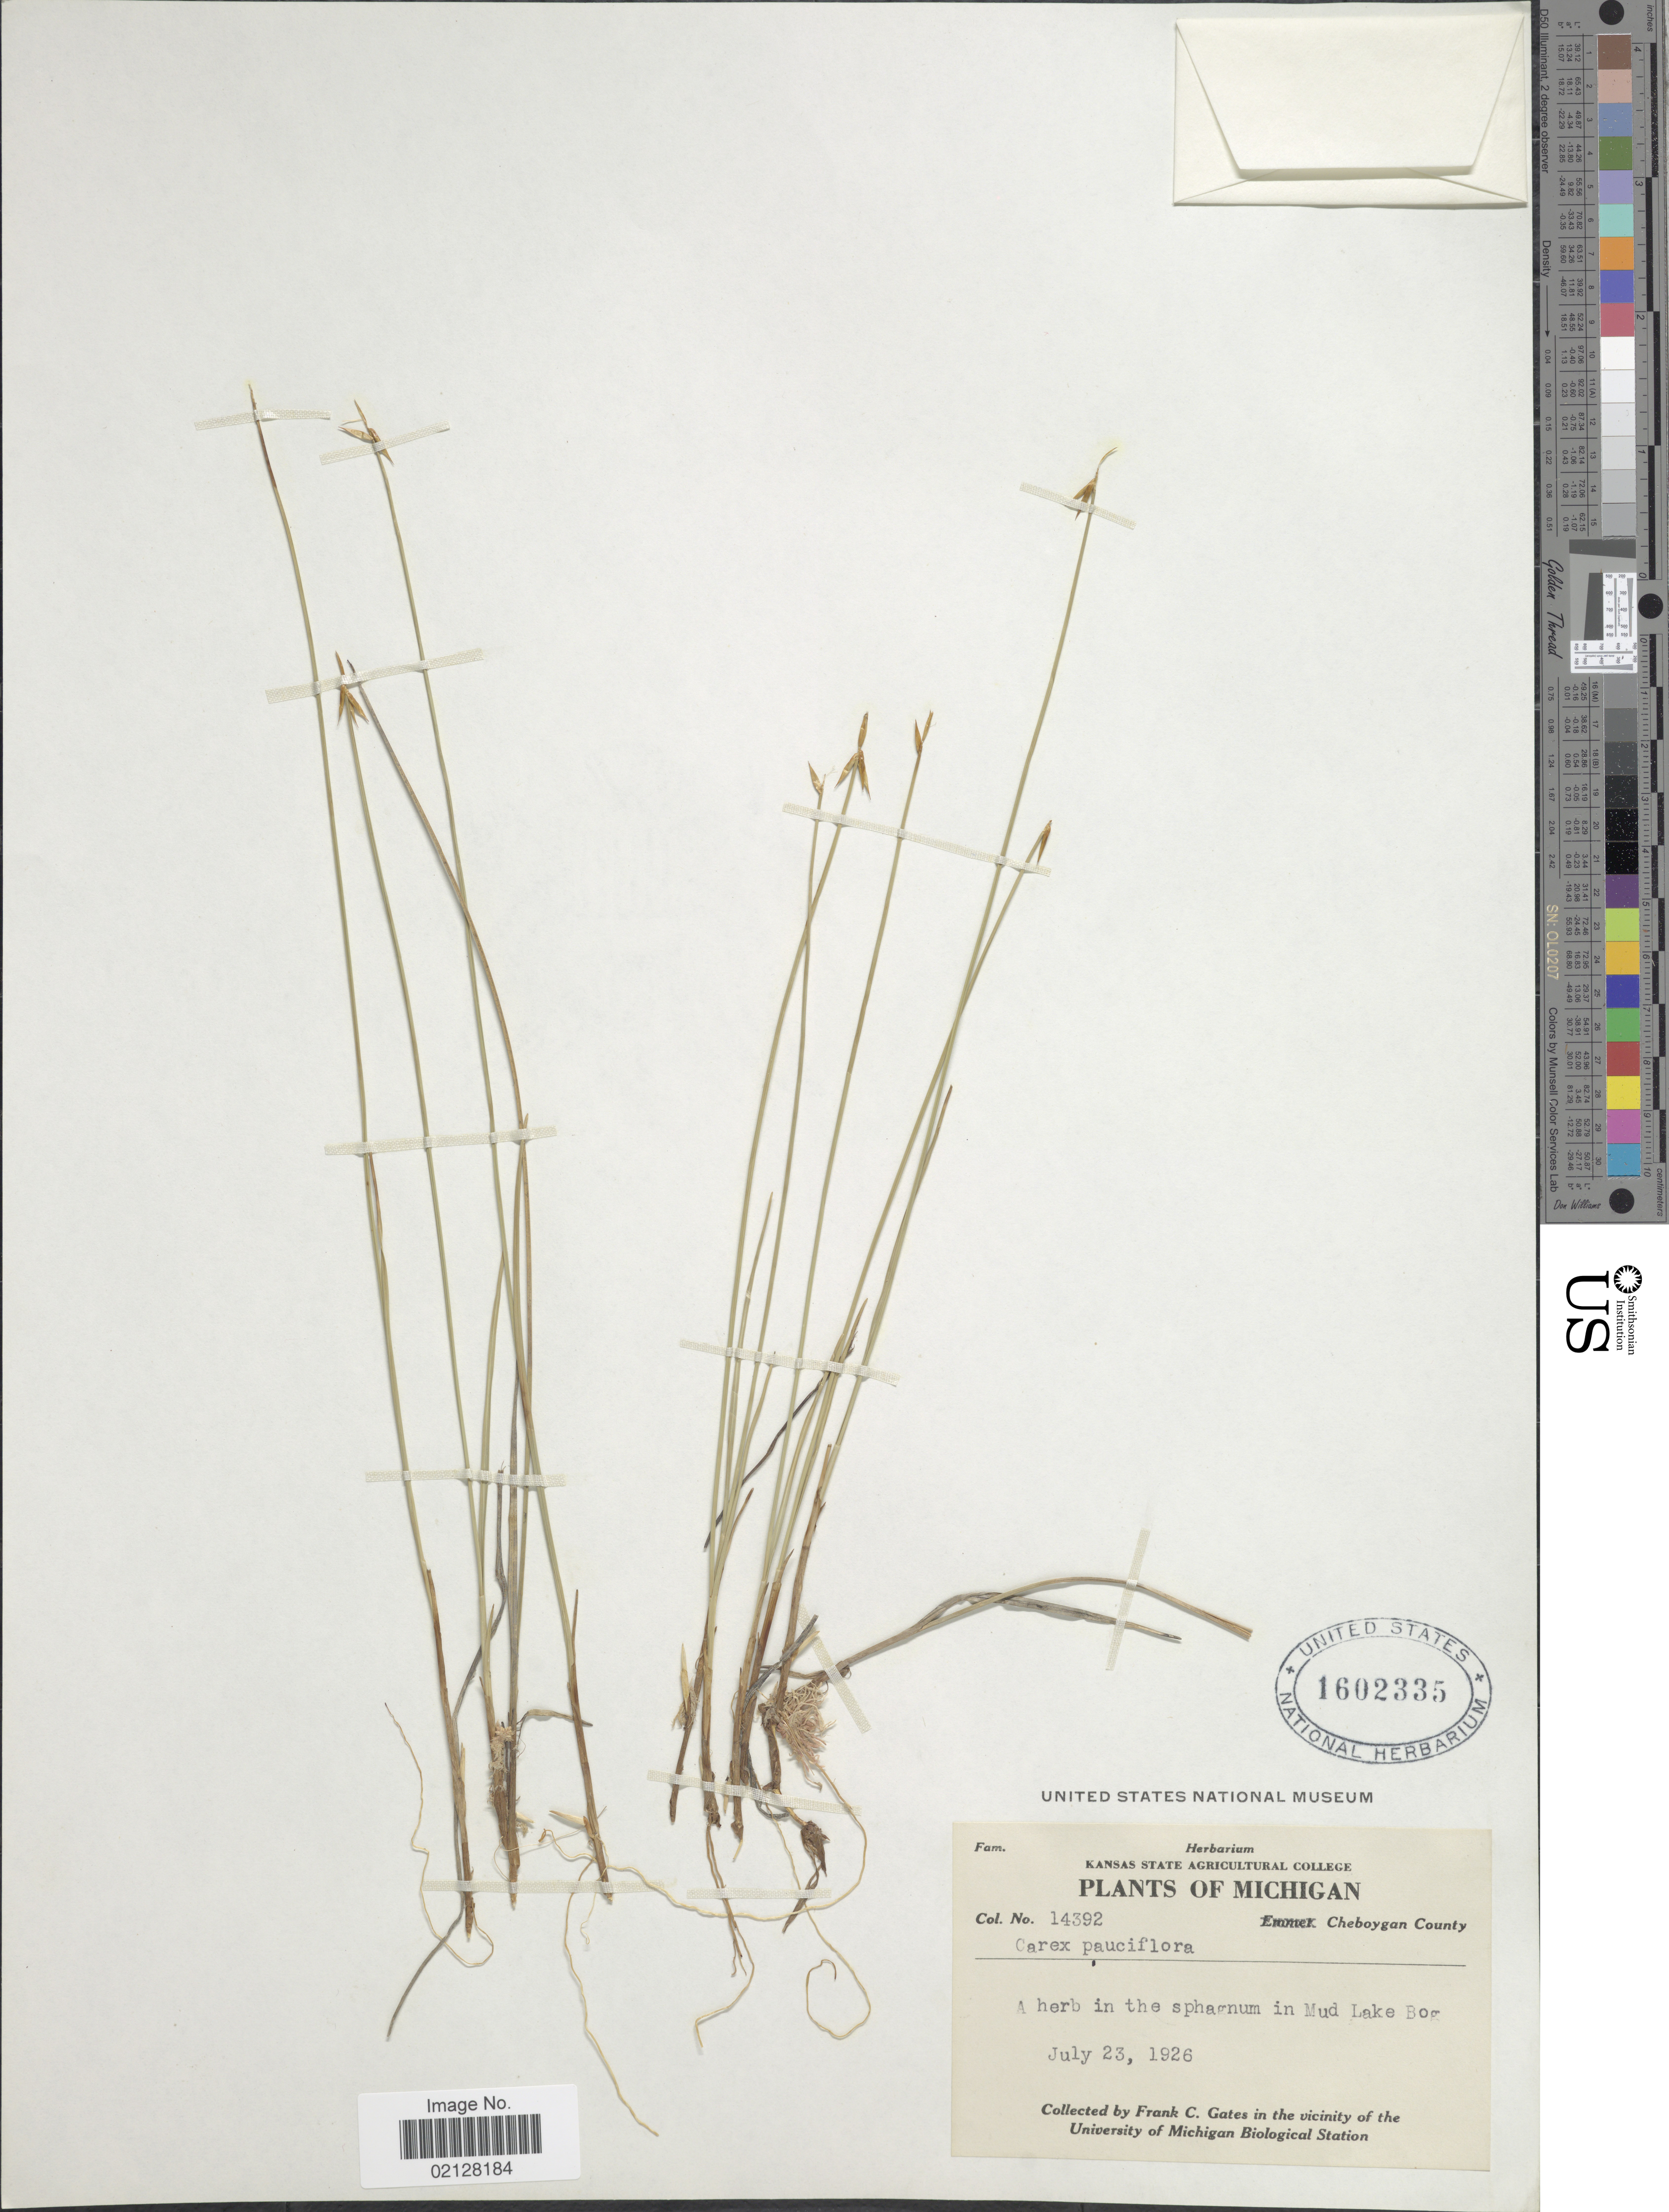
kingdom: Plantae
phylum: Tracheophyta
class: Liliopsida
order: Poales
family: Cyperaceae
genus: Carex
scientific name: Carex pauciflora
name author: Lightf.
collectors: F. C. Gates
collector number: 14392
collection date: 1926-07-23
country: United States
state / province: Michigan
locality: Cheboygan County, In Mud Lake Bog.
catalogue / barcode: US 1602335